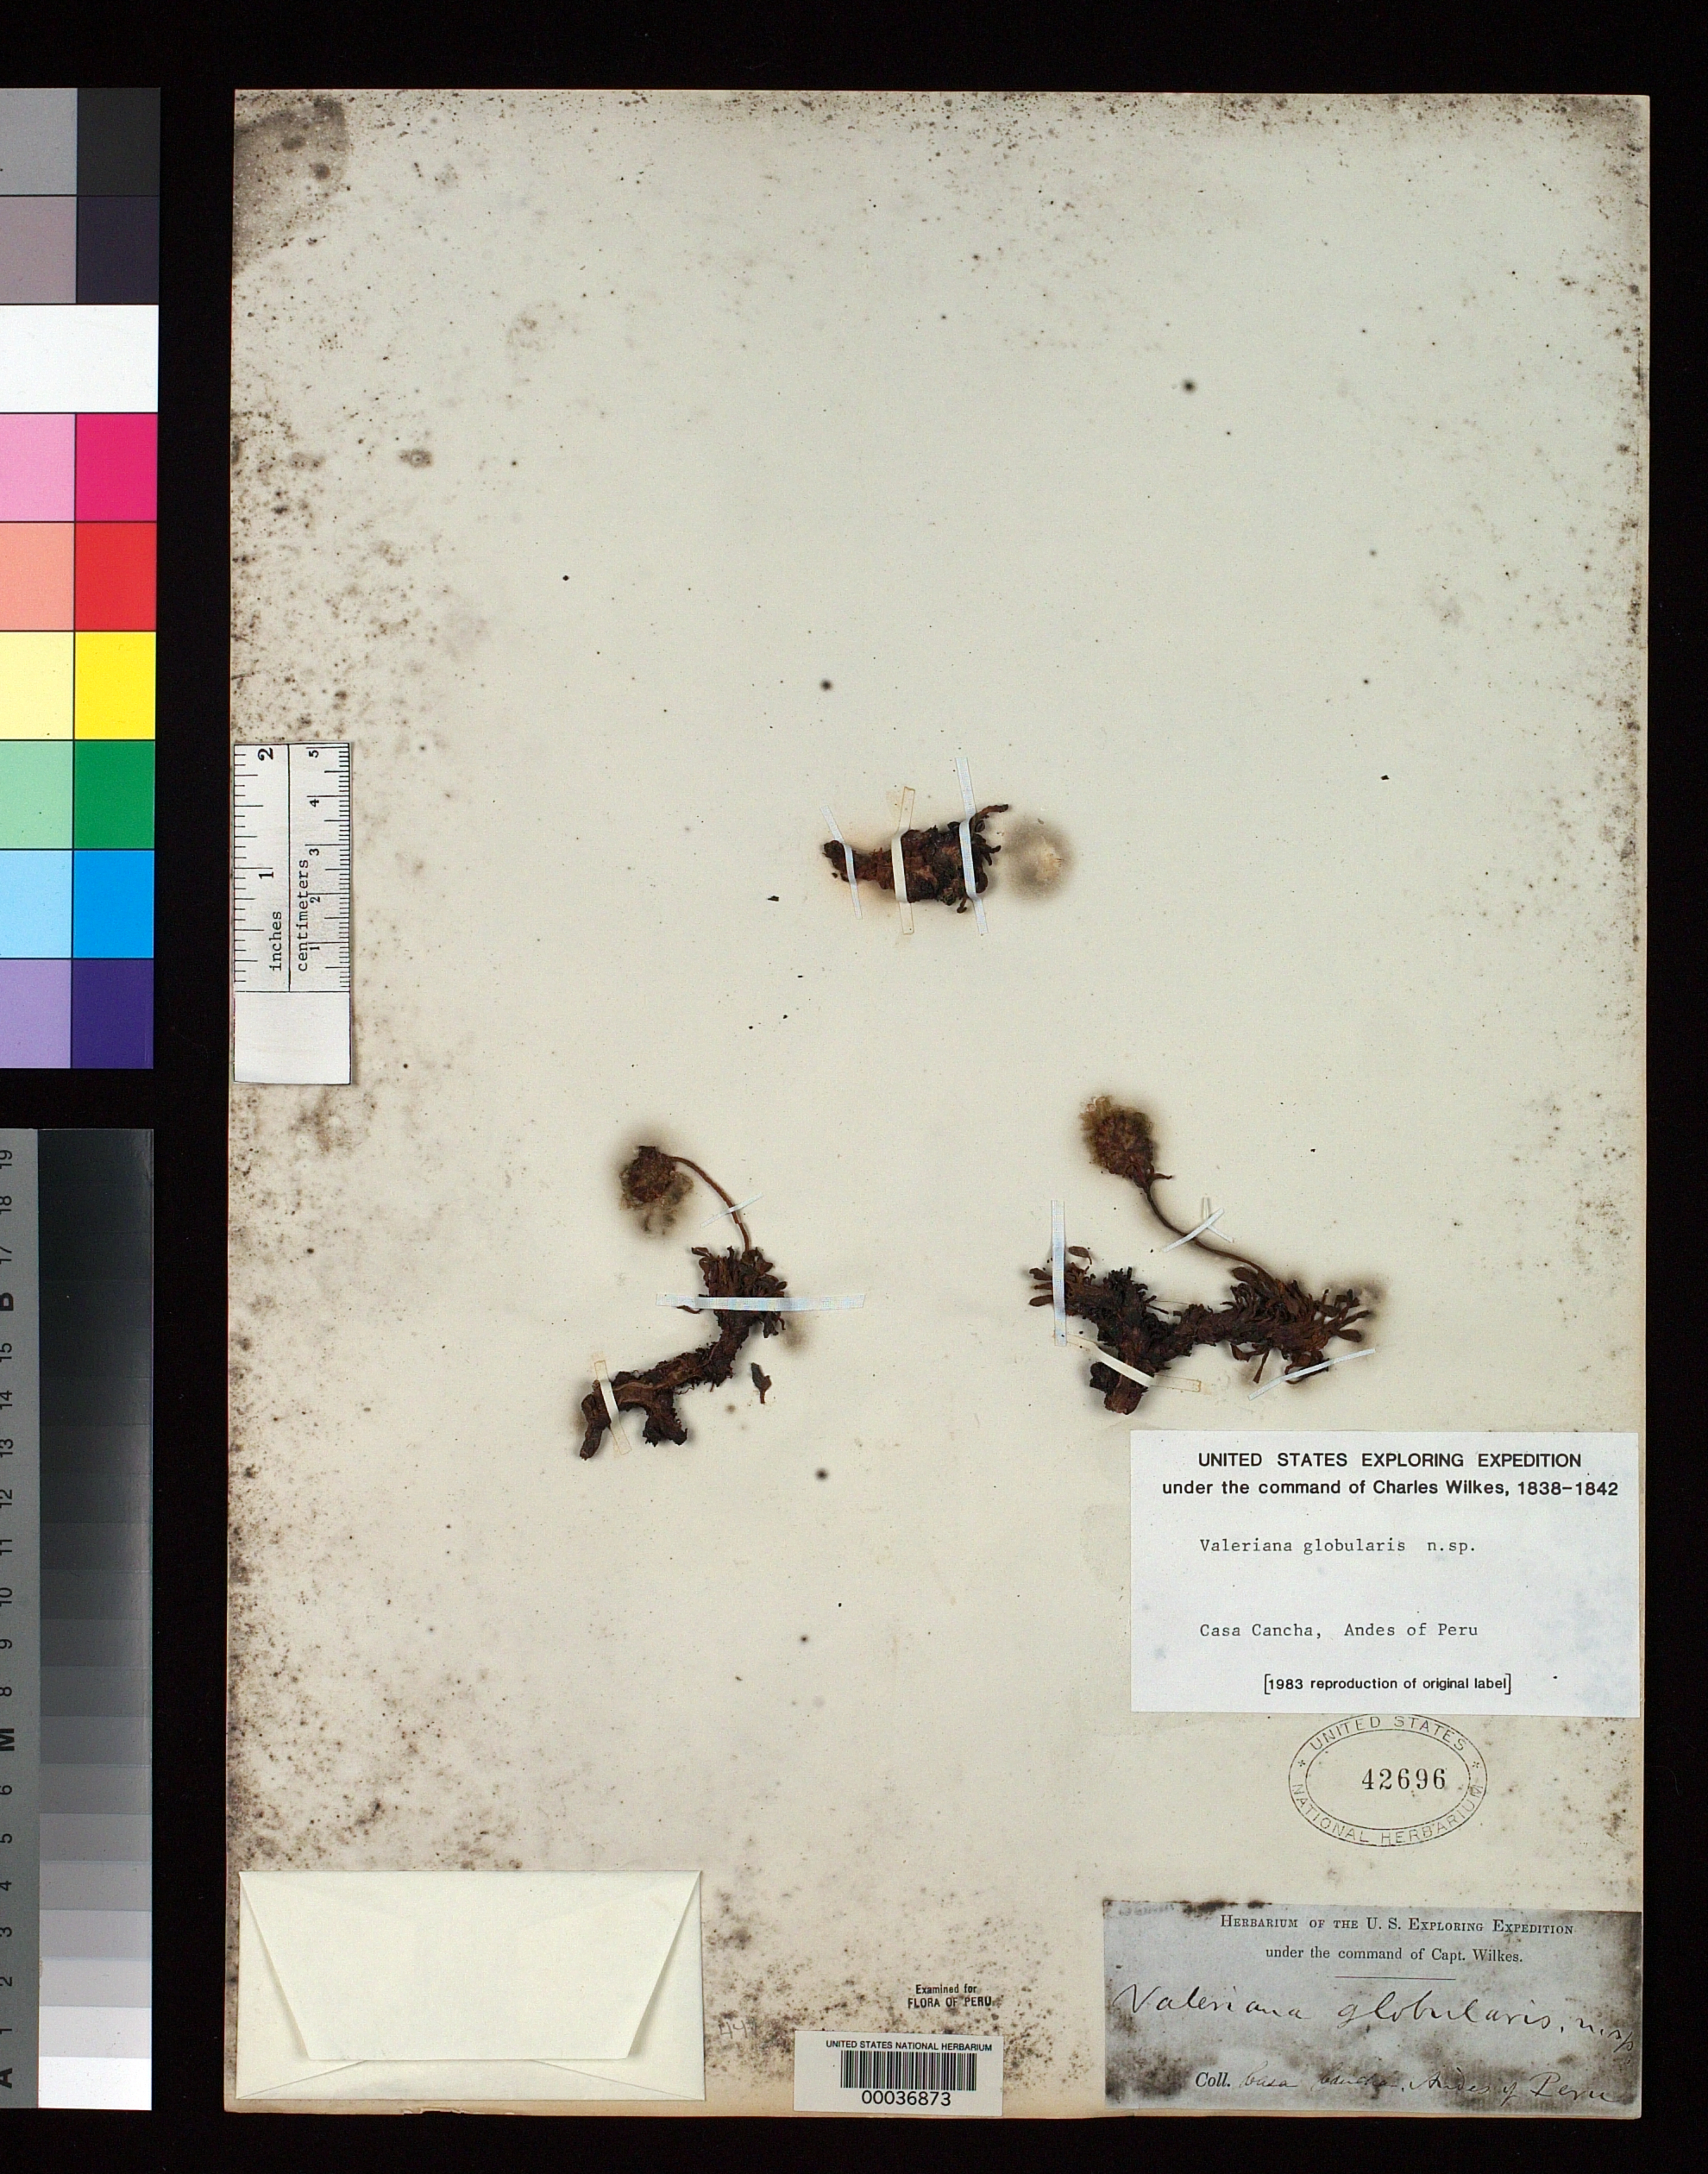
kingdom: Plantae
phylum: Tracheophyta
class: Magnoliopsida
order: Dipsacales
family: Caprifoliaceae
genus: Valeriana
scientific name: Valeriana globularia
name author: A. Gray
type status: Type Collection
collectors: Wilkes Explor. Exped.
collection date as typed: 1838 to -- --- 1842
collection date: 1838/1842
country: Peru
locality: Casa Cancha, Andes Mountains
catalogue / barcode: US 42696